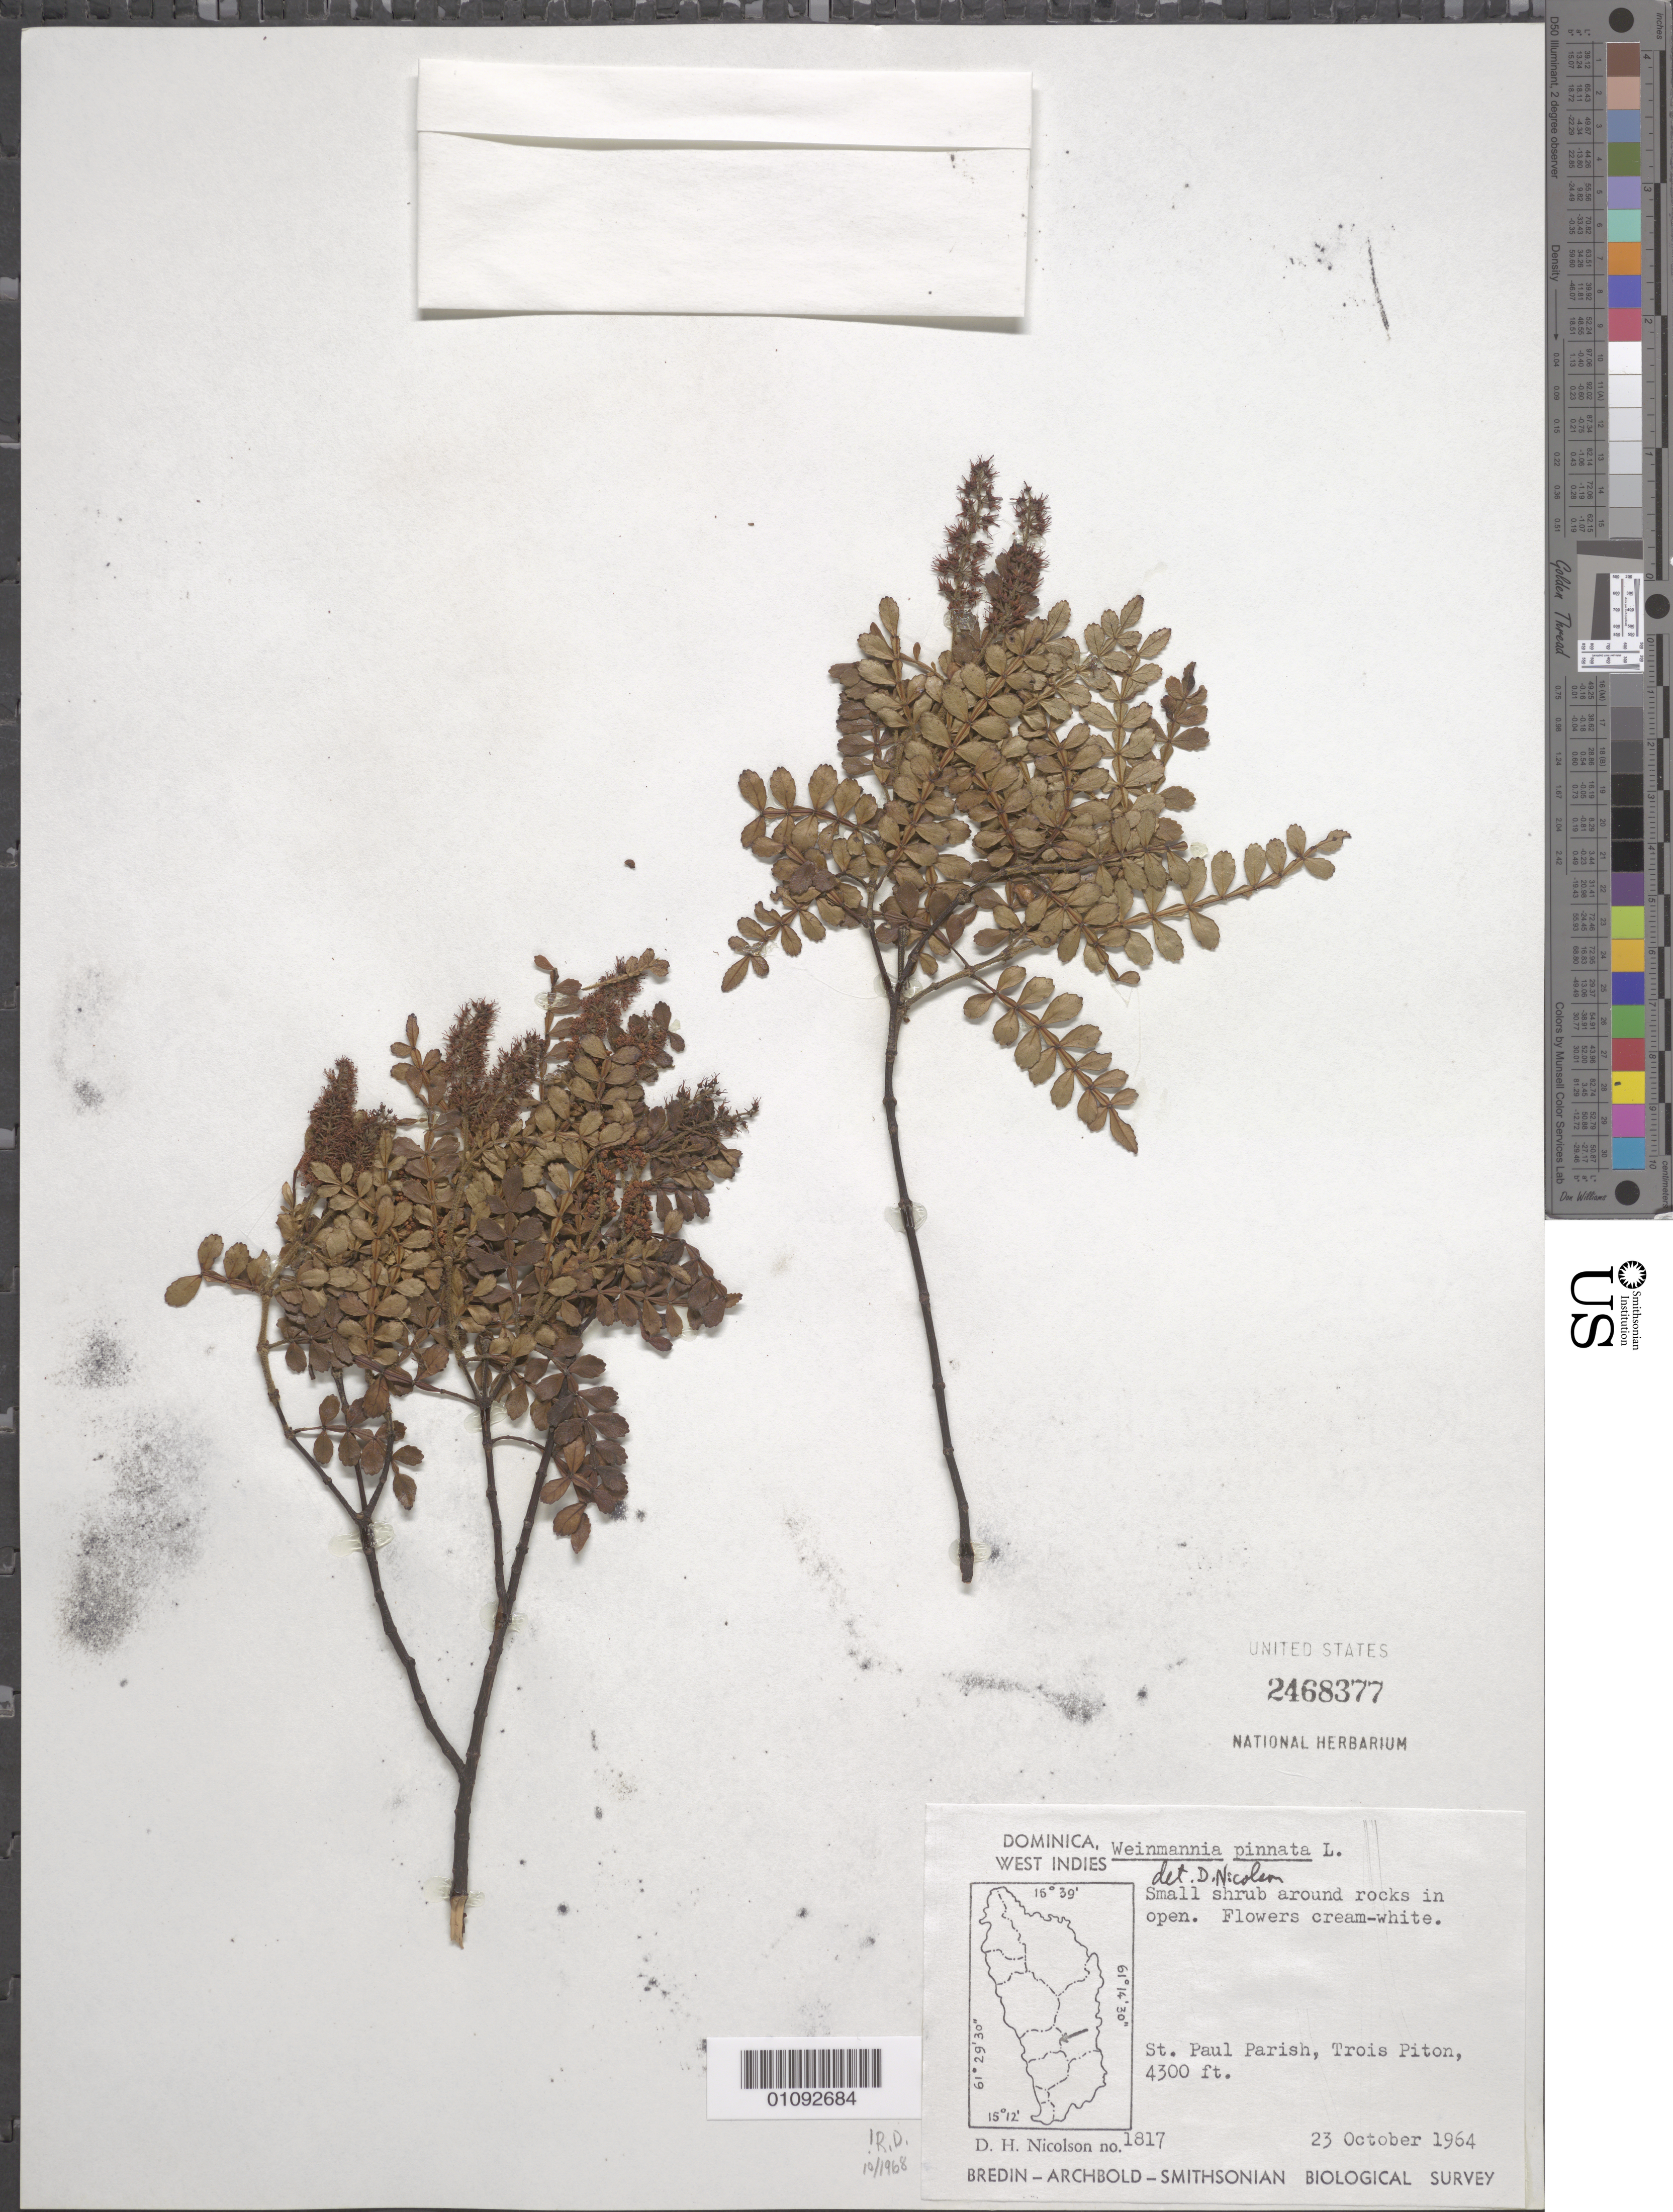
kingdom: Plantae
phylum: Tracheophyta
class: Magnoliopsida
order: Oxalidales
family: Cunoniaceae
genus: Weinmannia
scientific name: Weinmannia pinnata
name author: L.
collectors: D. H. Nicolson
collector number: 1817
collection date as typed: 23 Oct 1964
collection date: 1964-10-23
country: Dominica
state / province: St. Paul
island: Dominica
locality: Trois Piton.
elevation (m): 1311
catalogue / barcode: US 2468377